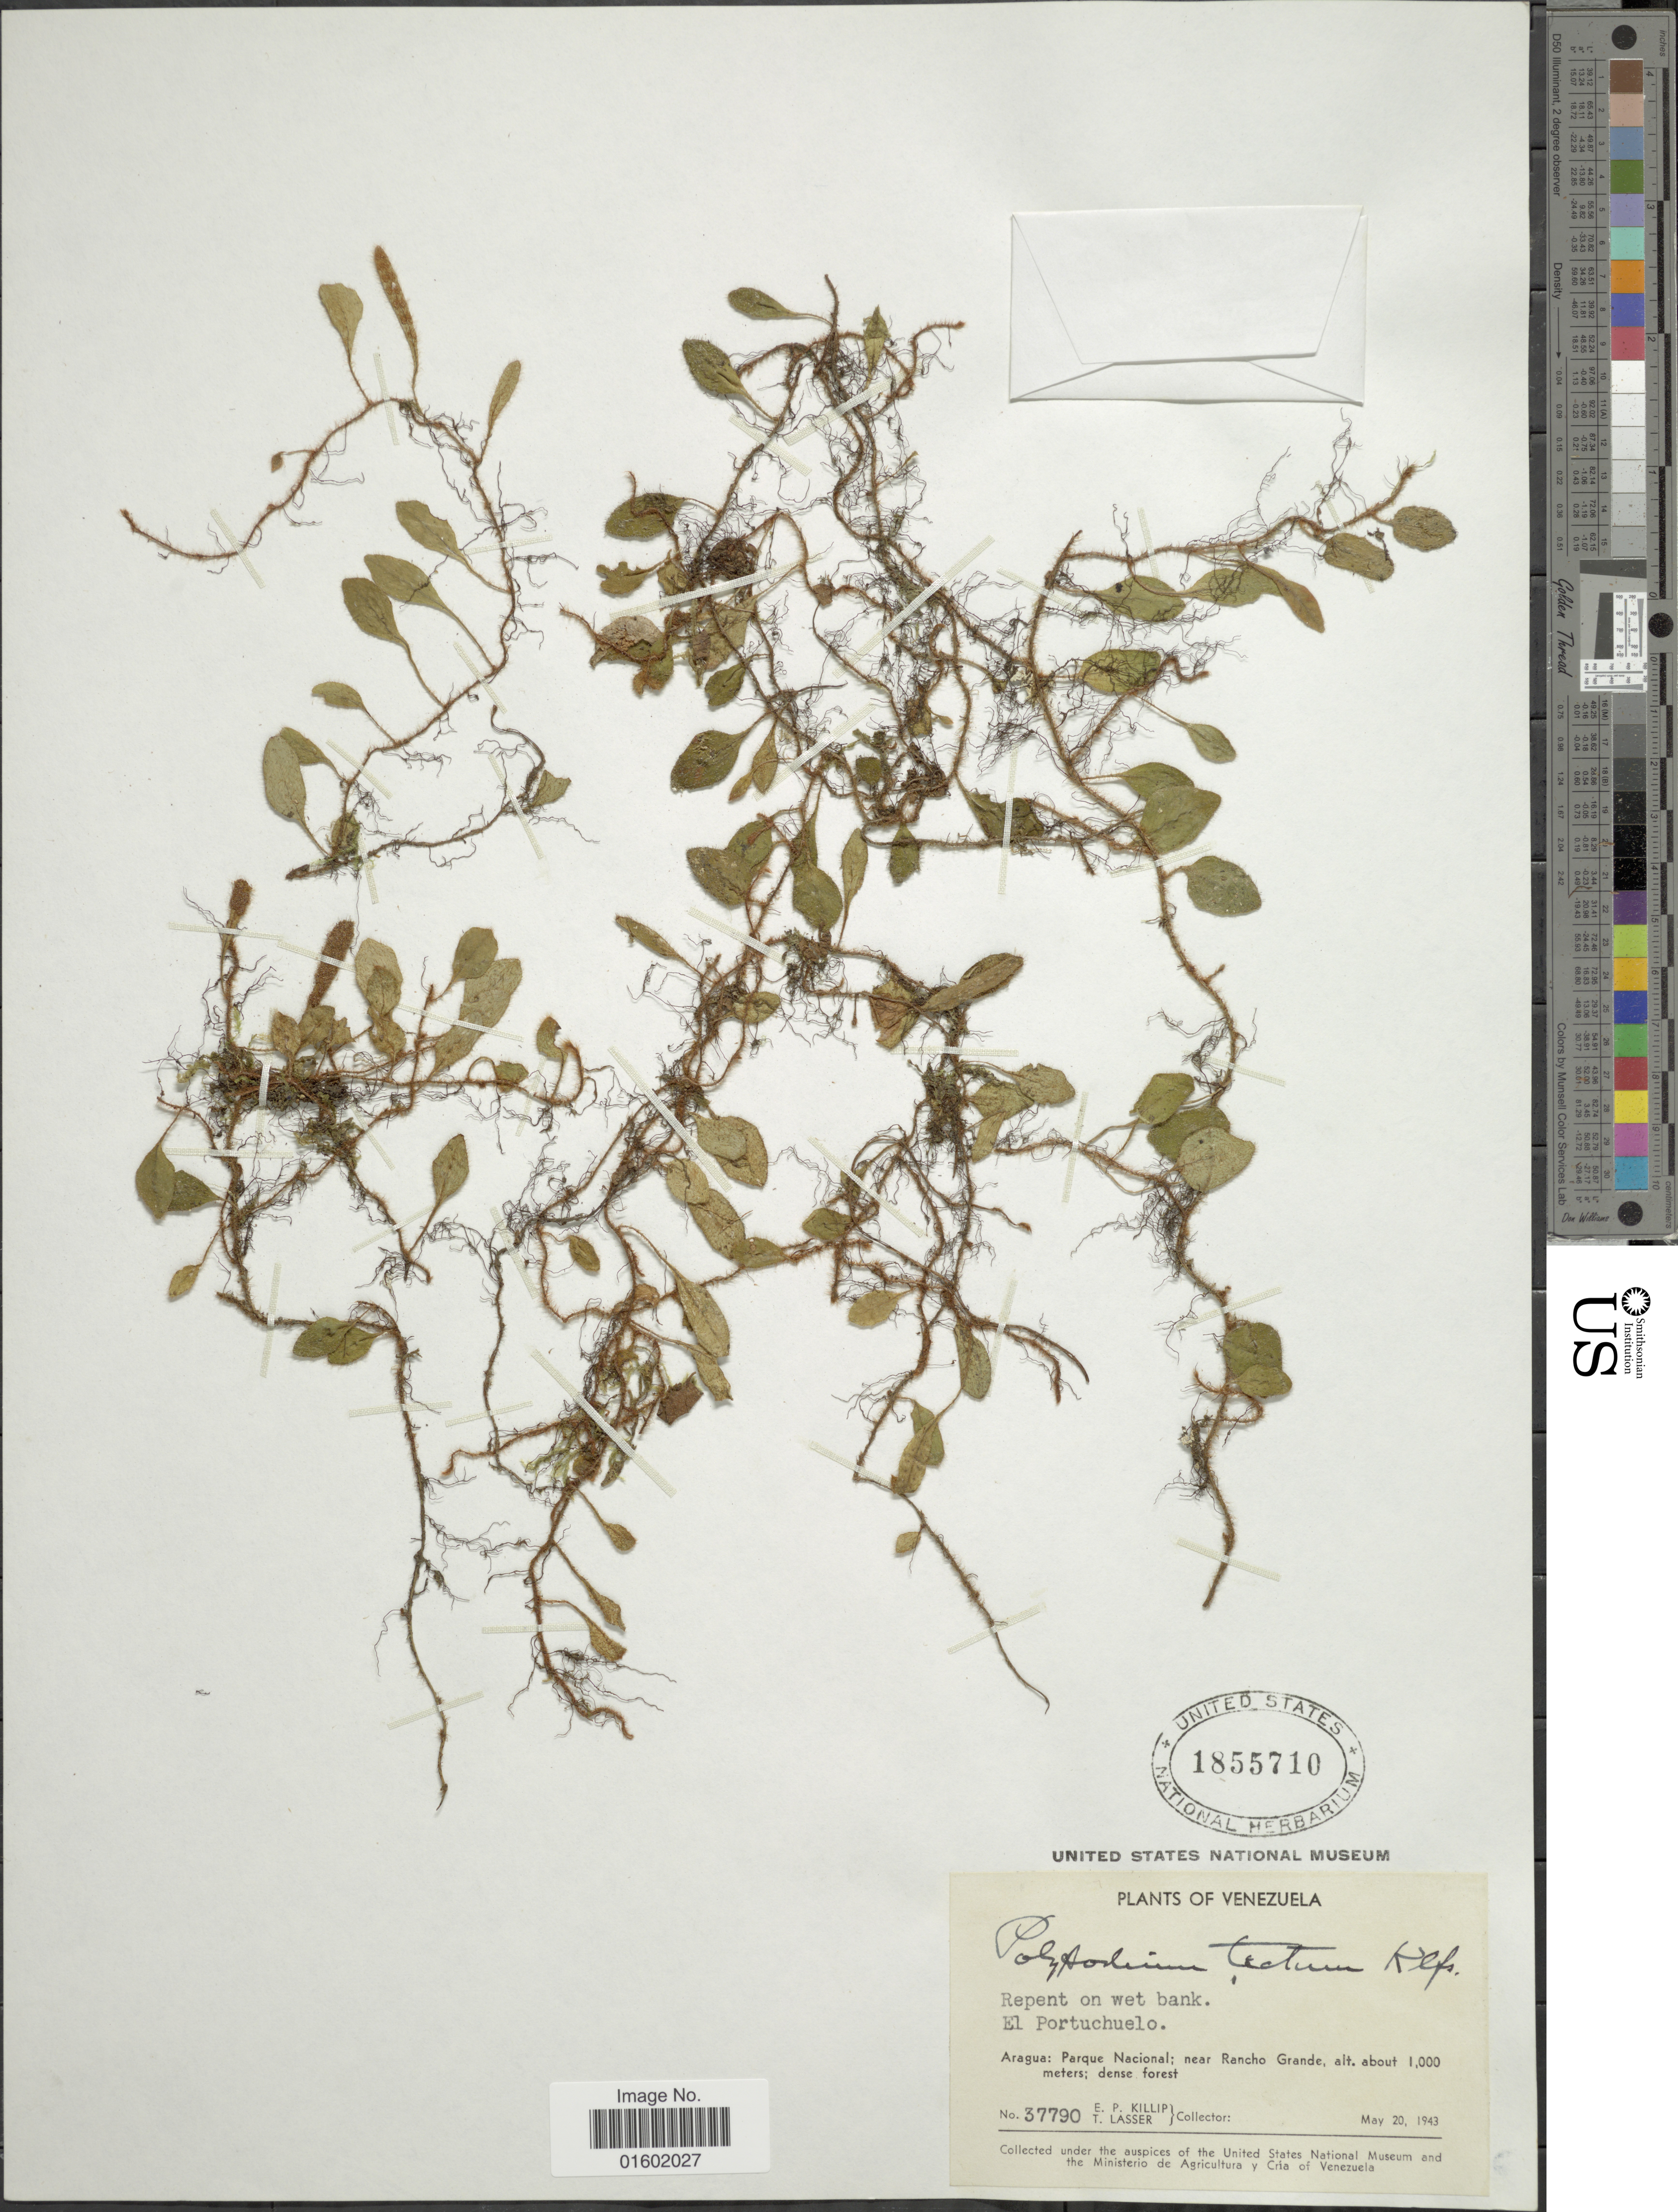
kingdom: Plantae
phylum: Tracheophyta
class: Polypodiopsida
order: Polypodiales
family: Polypodiaceae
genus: Microgramma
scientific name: Microgramma tecta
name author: (Kaulf.) Alston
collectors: E. P. Killip & T. Lasser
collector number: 37790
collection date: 1943-05-20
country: Venezuela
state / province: Aragua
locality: Parque Nacional: near Rancho Grande, El Portuchuelo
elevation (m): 1000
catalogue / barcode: US 1855710